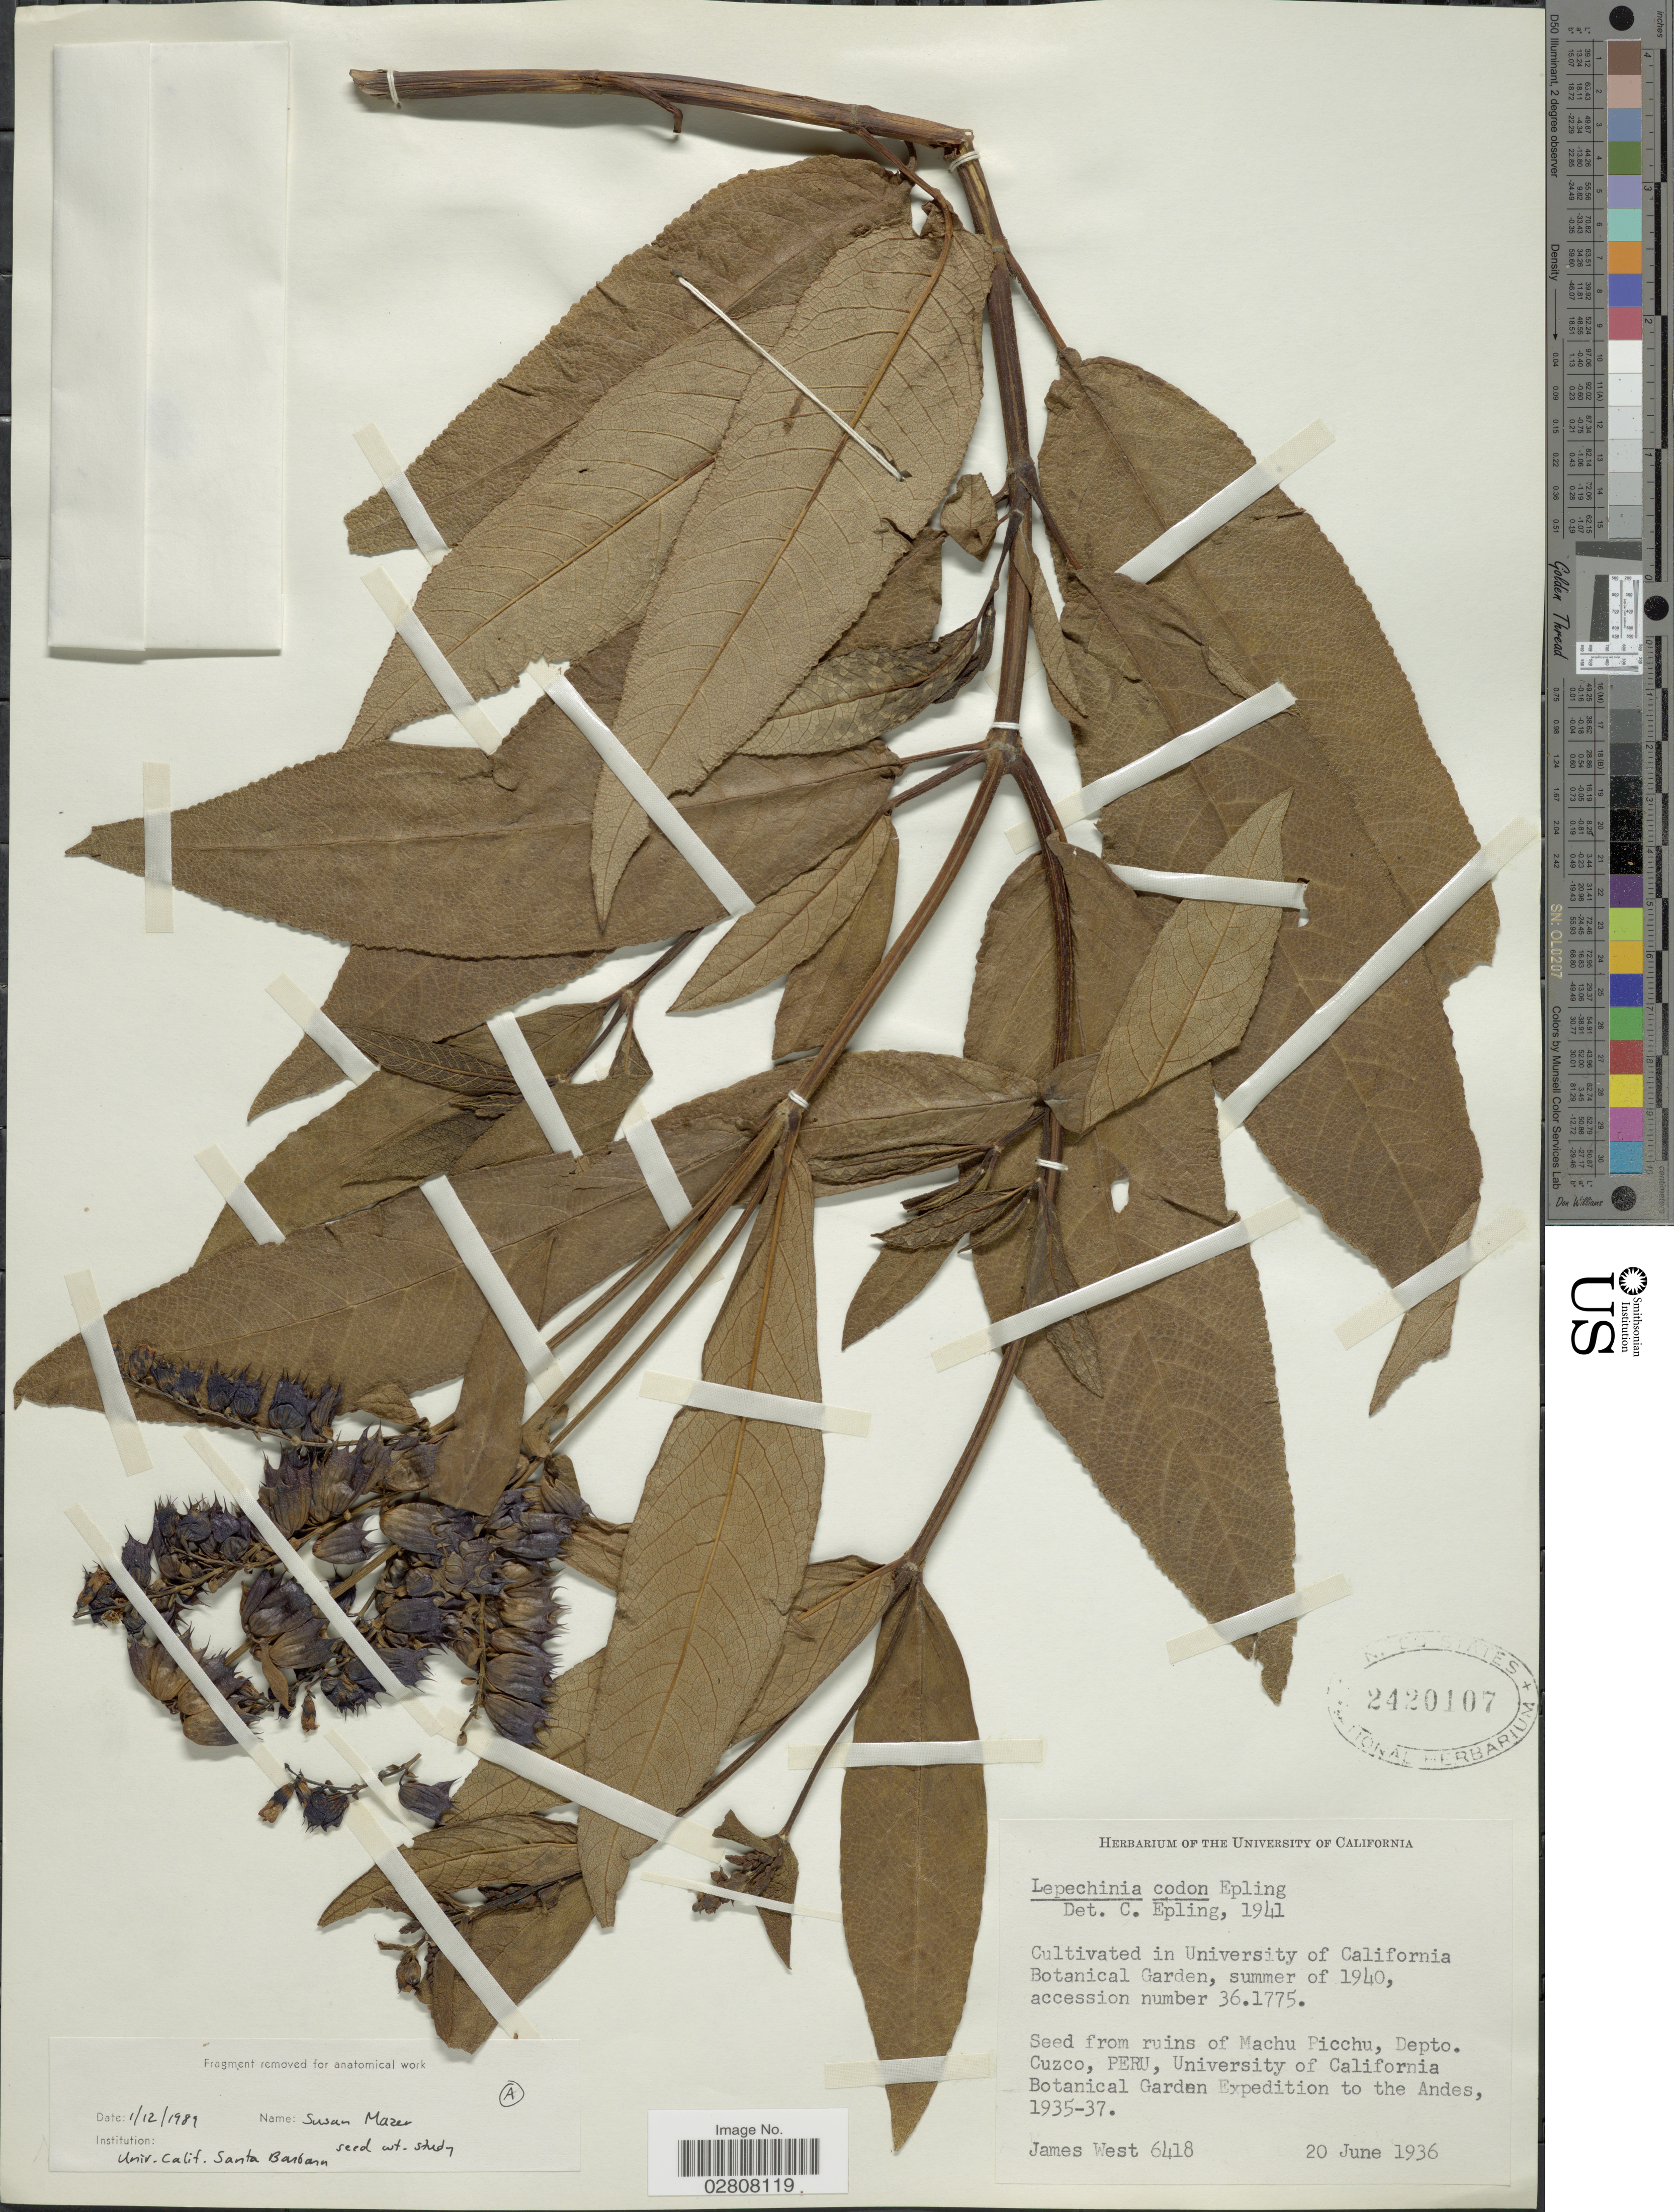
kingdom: Plantae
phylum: Tracheophyta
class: Magnoliopsida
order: Lamiales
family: Lamiaceae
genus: Lepechinia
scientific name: Lepechinia codon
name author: Epling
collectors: J. West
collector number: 6418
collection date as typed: Summer of 1940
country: United States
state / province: California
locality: Cultivated in University of California Botanical Garden.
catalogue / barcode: US 2420107